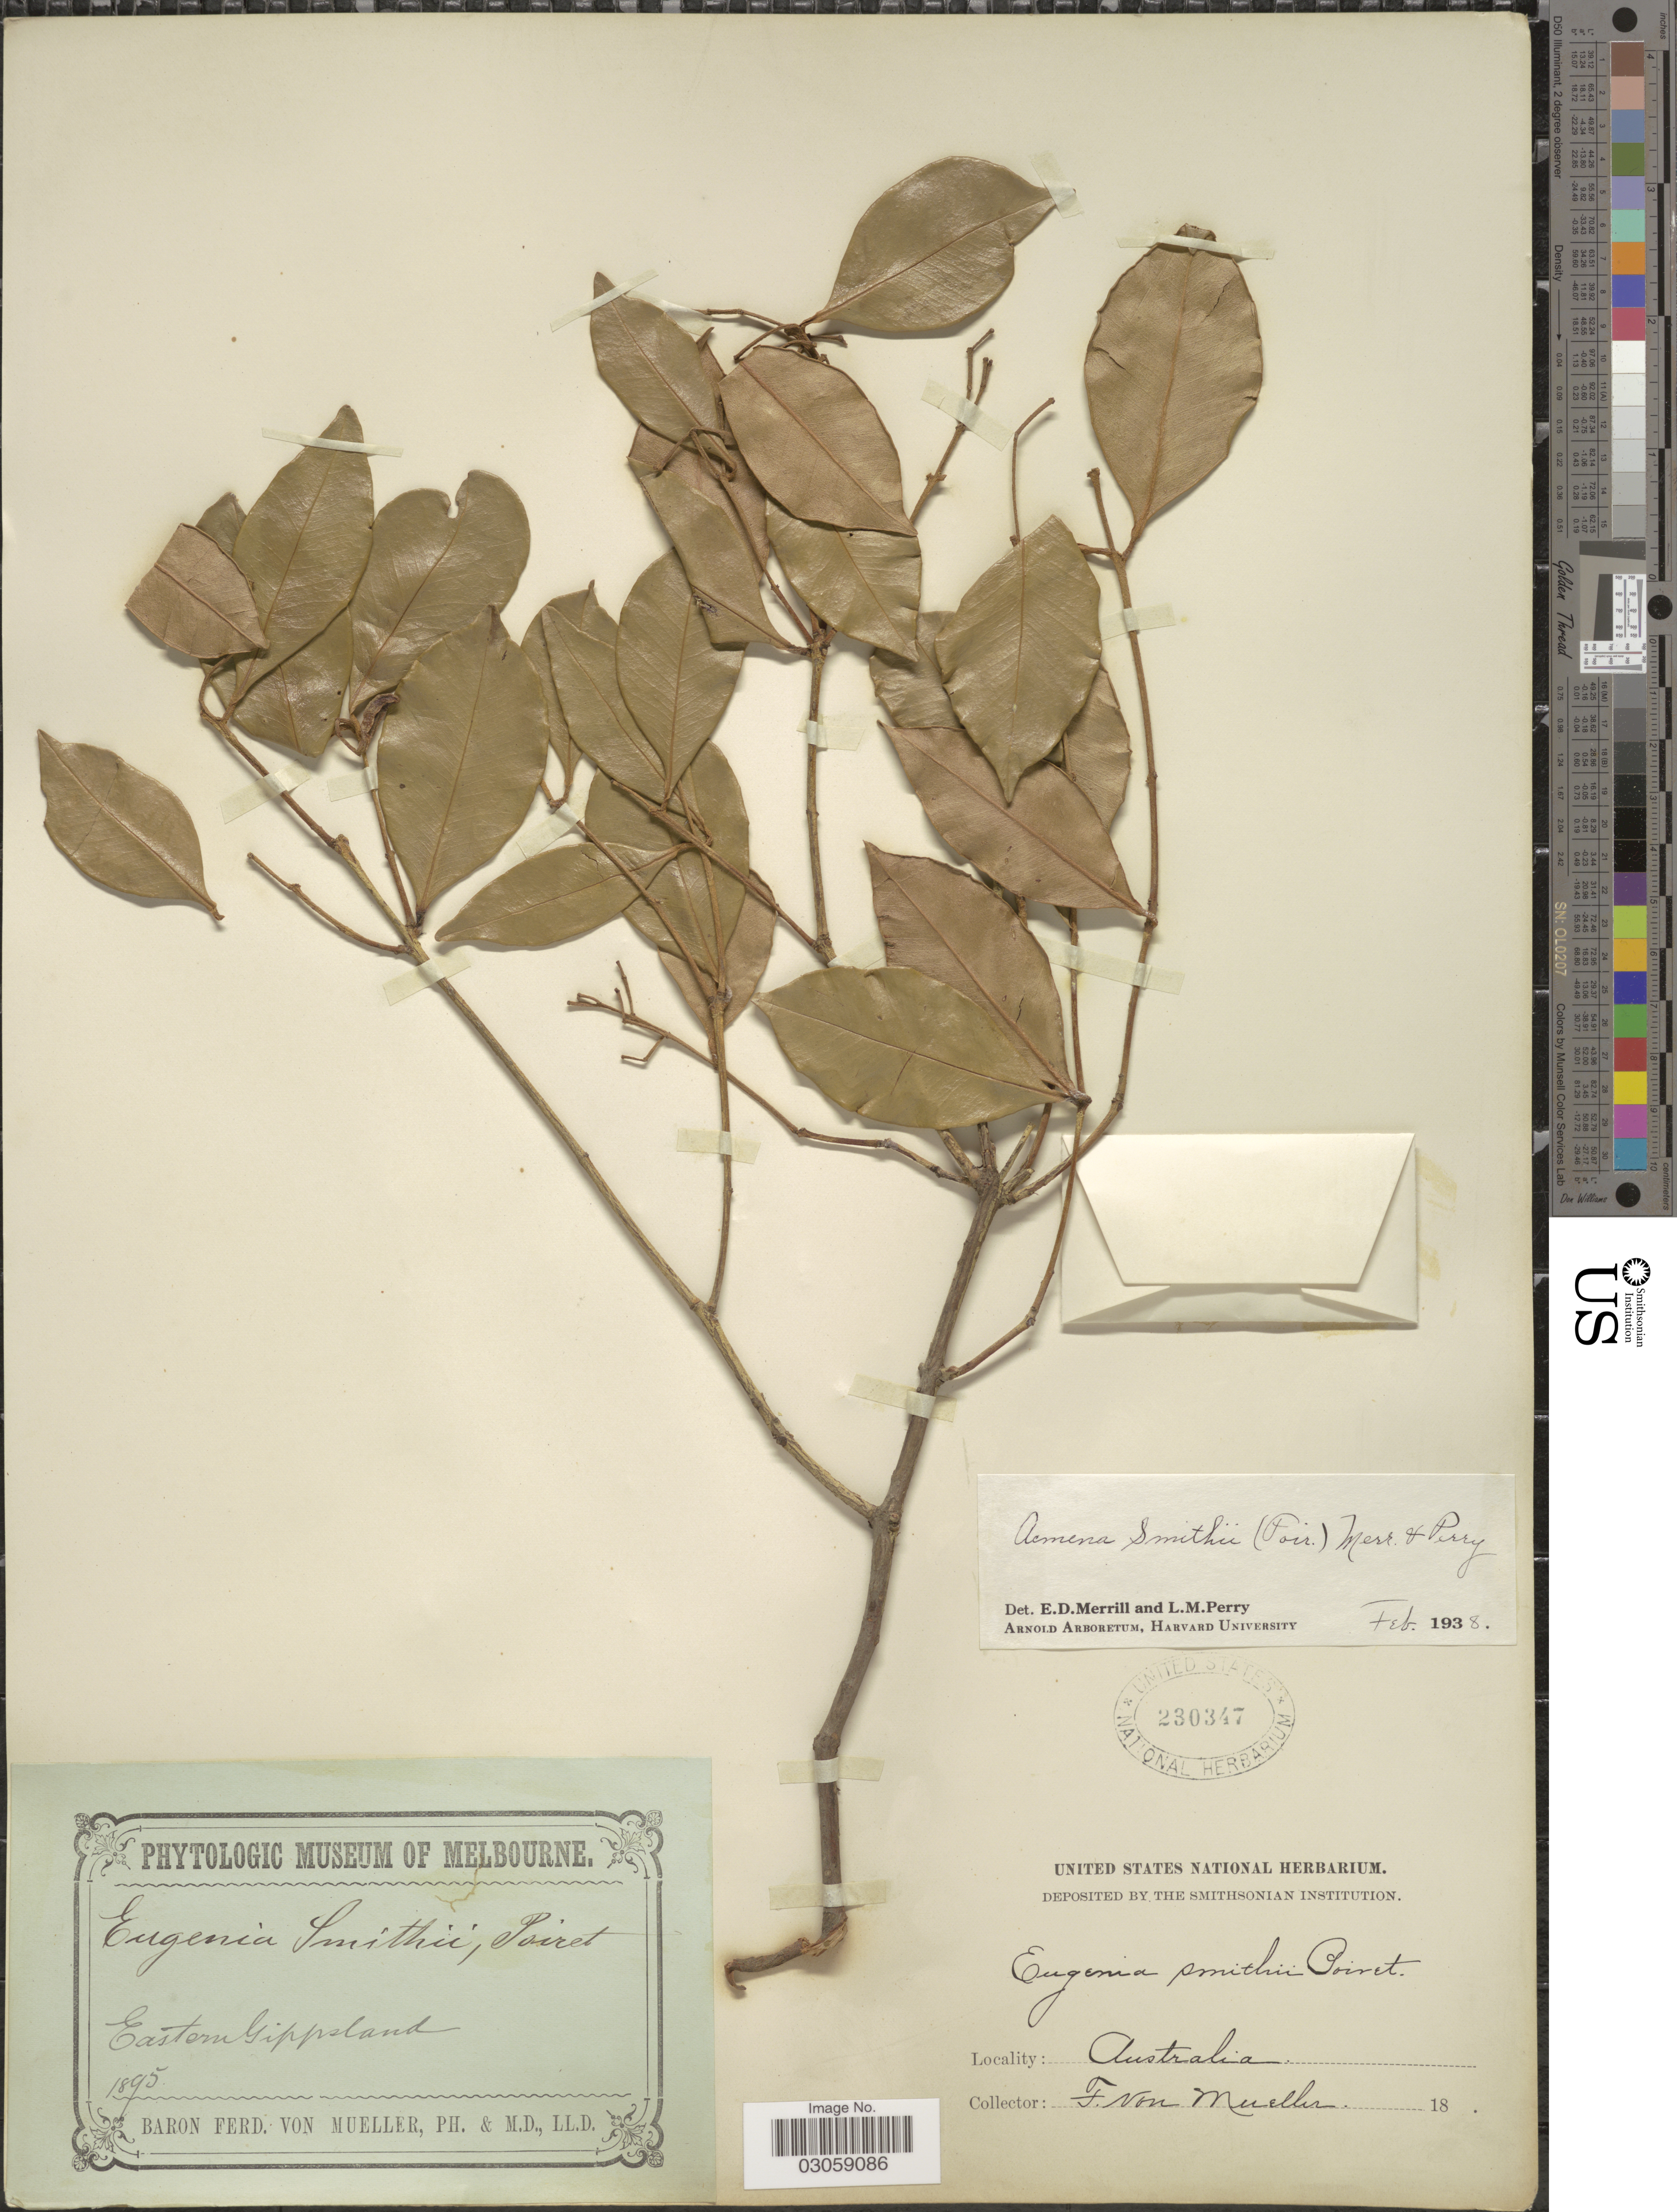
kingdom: Plantae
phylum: Tracheophyta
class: Magnoliopsida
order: Myrtales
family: Myrtaceae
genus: Syzygium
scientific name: Syzygium smithii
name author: (Poir.) Nied.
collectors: F. von Mueller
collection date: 1895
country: Australia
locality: Eastern Gippsland.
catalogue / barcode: US 230347